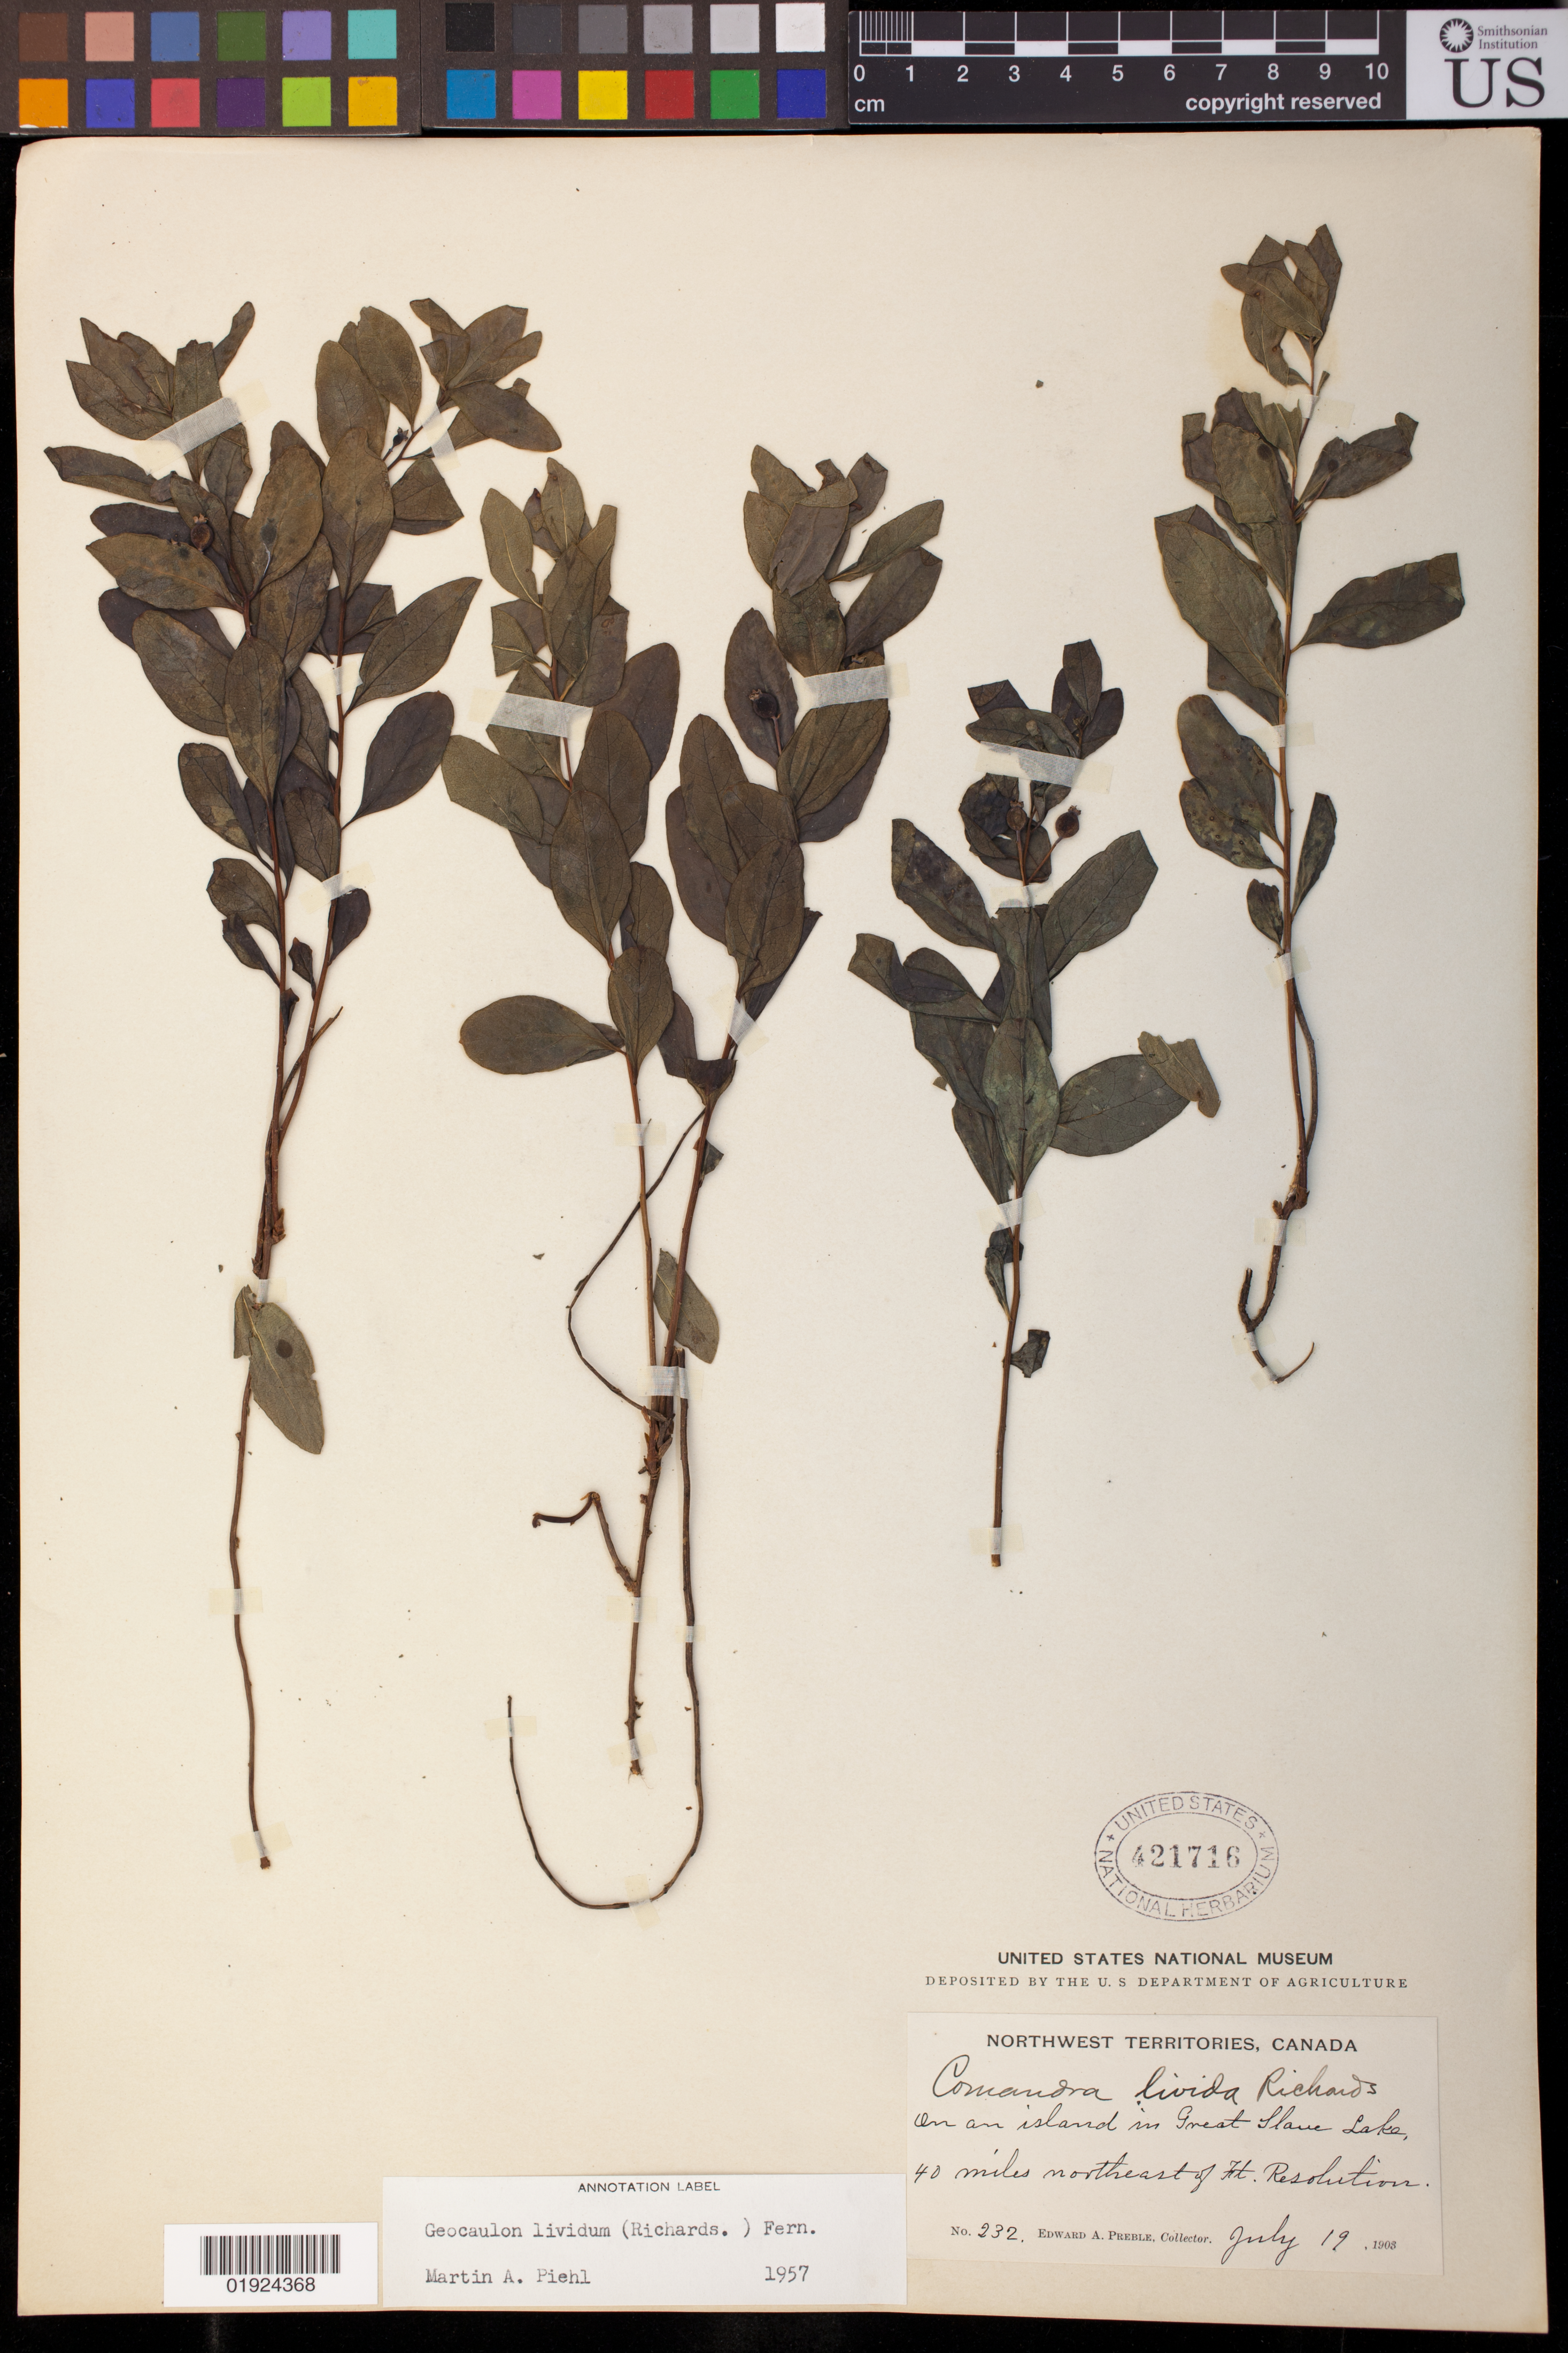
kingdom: Plantae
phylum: Tracheophyta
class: Magnoliopsida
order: Santalales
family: Comandraceae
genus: Geocaulon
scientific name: Geocaulon lividum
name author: (Richardson) Fernald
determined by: Piehl, M. A.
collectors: E. Peeble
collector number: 232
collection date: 1903-07-19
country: Canada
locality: On an island in Great Slave Lake, 40 miles northeast of Ft. Resolution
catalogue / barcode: US 421716